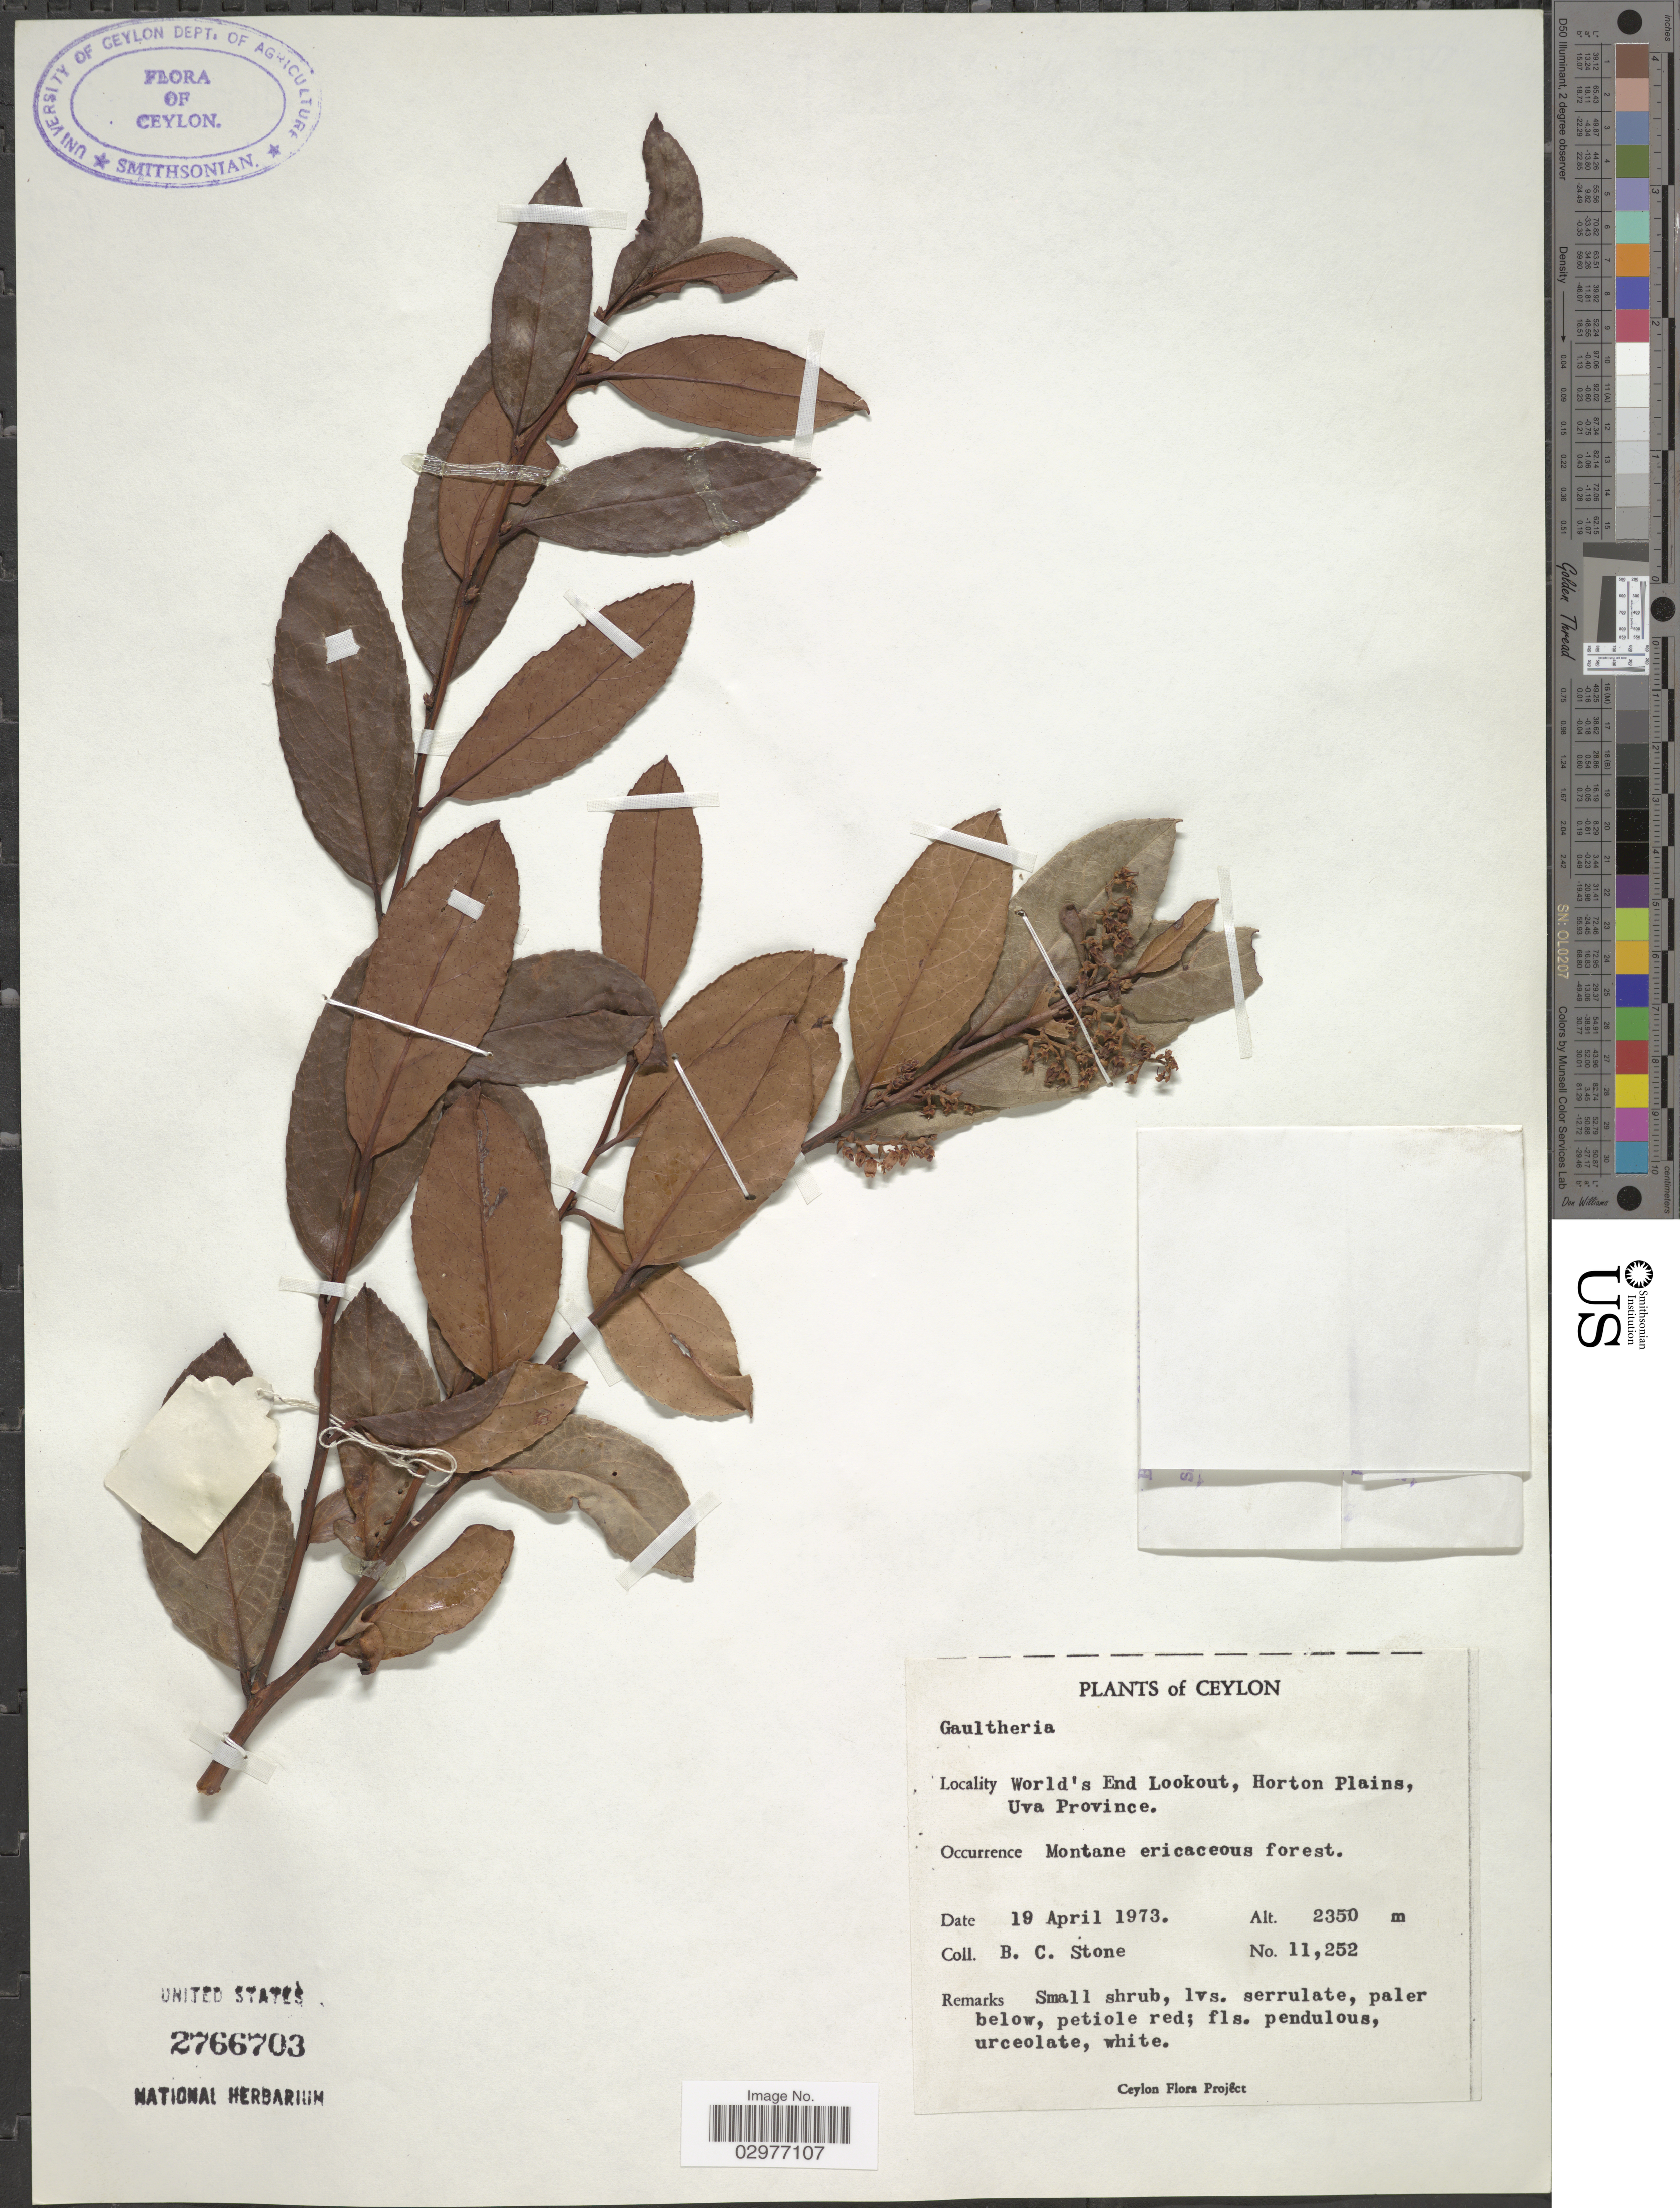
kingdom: Plantae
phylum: Tracheophyta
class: Magnoliopsida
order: Ericales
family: Ericaceae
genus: Gaultheria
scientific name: Gaultheria leschenaultii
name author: DC.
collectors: B. C. Stone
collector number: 11252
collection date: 1973-04-19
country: Sri Lanka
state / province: Uva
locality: World's End Lookout, Horton Plains.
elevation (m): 2350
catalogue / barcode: US 2766703